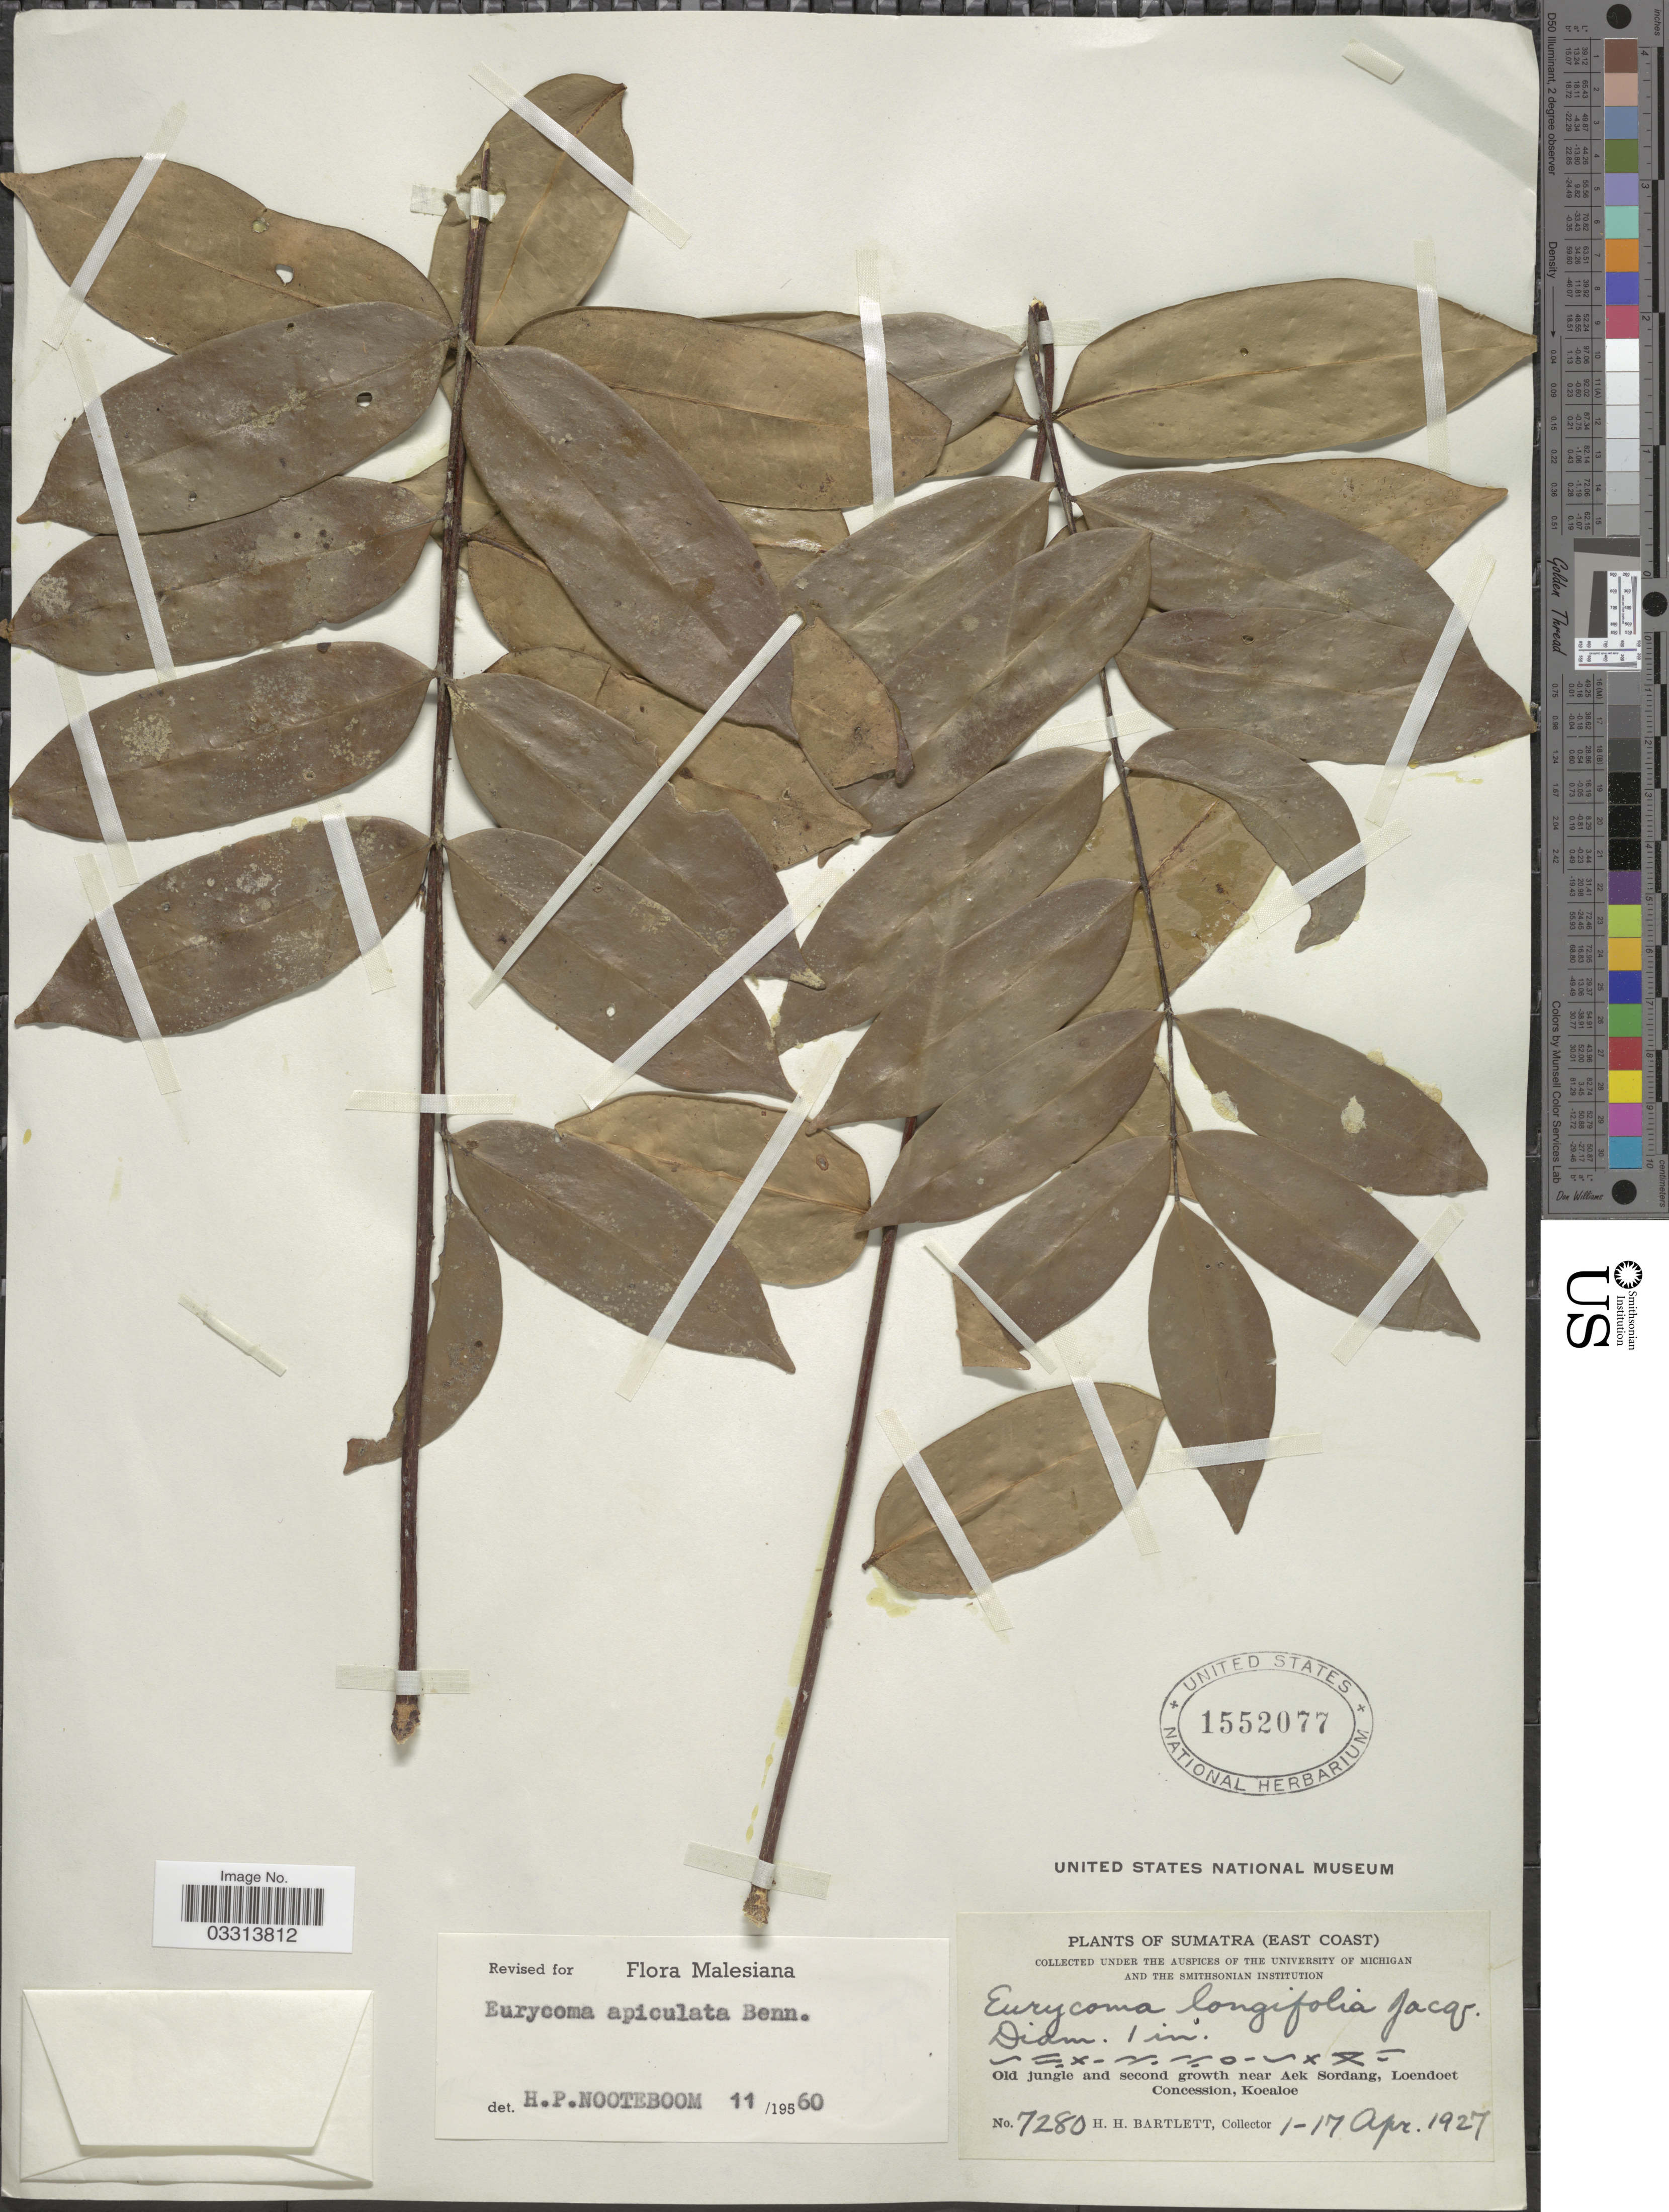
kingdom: Plantae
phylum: Tracheophyta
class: Magnoliopsida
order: Sapindales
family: Simaroubaceae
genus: Eurycoma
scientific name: Eurycoma apiculata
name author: A.W. Benn.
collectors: H. H. Bartlett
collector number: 7280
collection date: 1927-04-01/1927-04-17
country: Indonesia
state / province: Sumatra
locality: (East Coast), Old jungle and second growth near Aek Sordang, Loendoet Concession, Koealoe.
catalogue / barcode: US 1552077